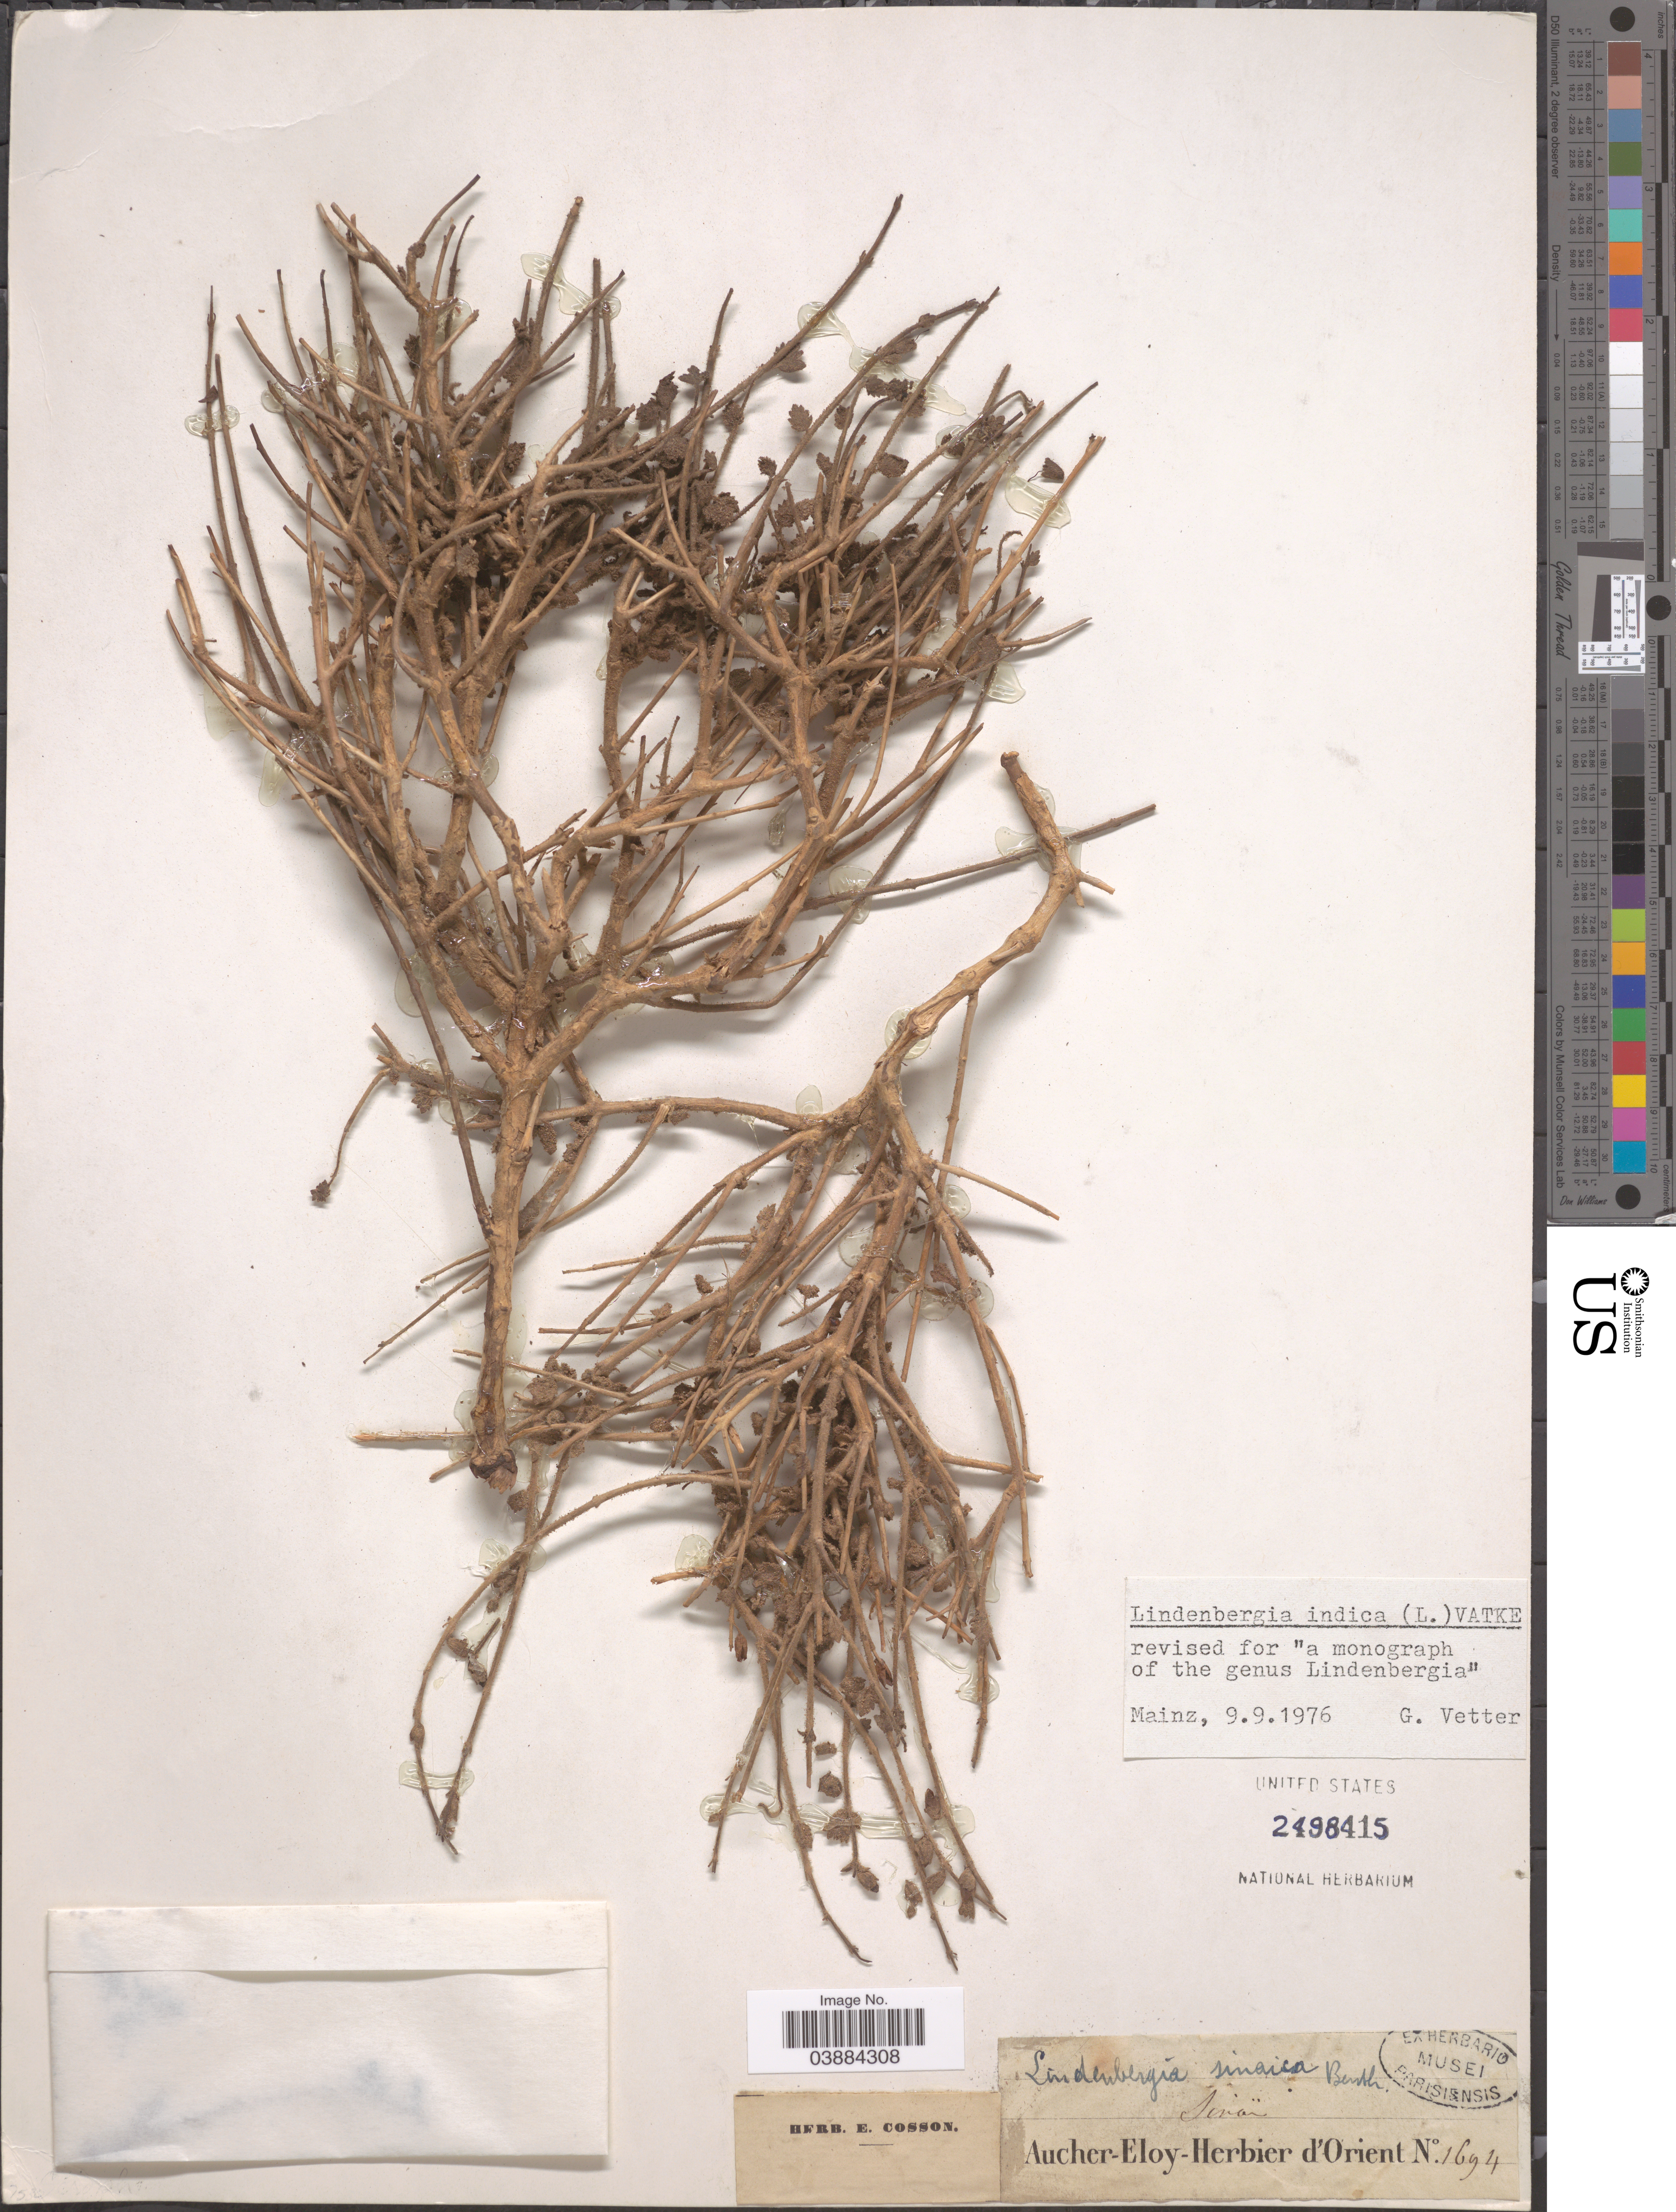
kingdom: Plantae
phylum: Tracheophyta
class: Magnoliopsida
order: Lamiales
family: Orobanchaceae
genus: Lindenbergia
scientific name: Lindenbergia indica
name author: (L.) Vatke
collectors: ex herb. Aucher-Eloy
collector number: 1694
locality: Sira.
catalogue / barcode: US 2498415